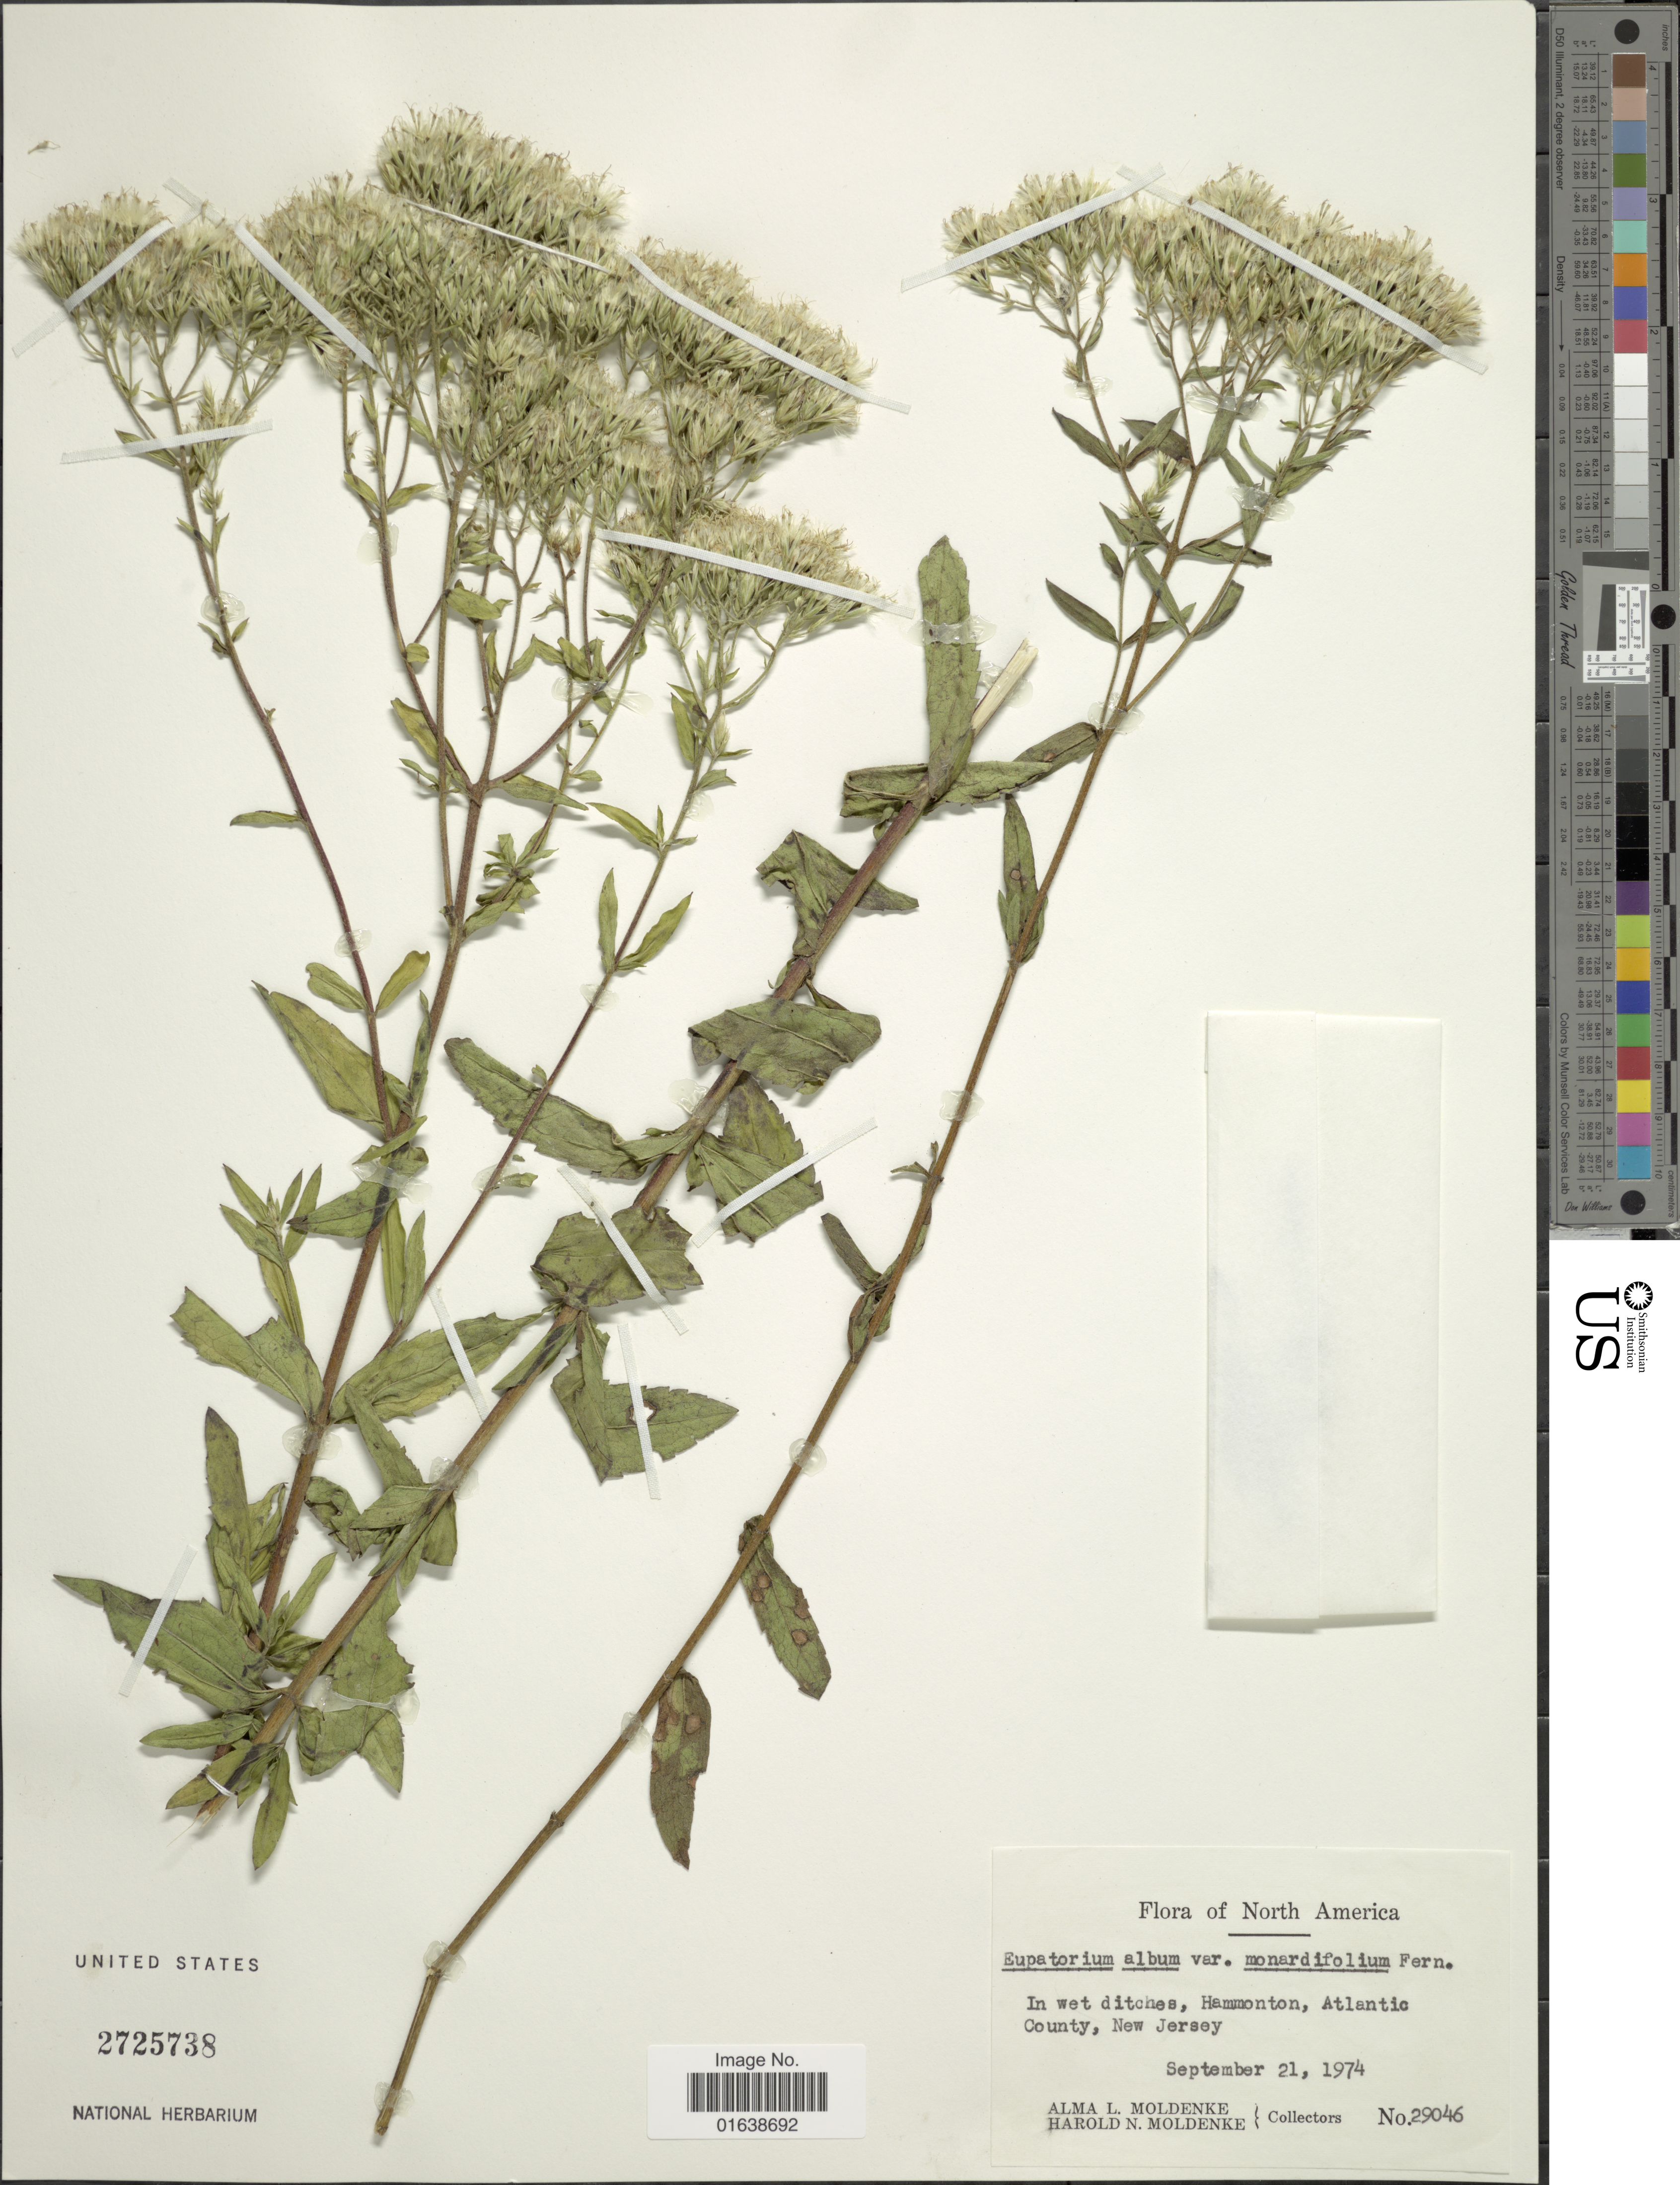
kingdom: Plantae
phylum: Tracheophyta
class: Magnoliopsida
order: Asterales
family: Asteraceae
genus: Eupatorium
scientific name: Eupatorium album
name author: L.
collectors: A. L. Moldenke & H. N. Moldenke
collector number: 29046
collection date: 1974-09-21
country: United States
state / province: New Jersey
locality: In wet ditches, Hammonton, Atlantic County, New Jersey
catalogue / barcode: US 2725738